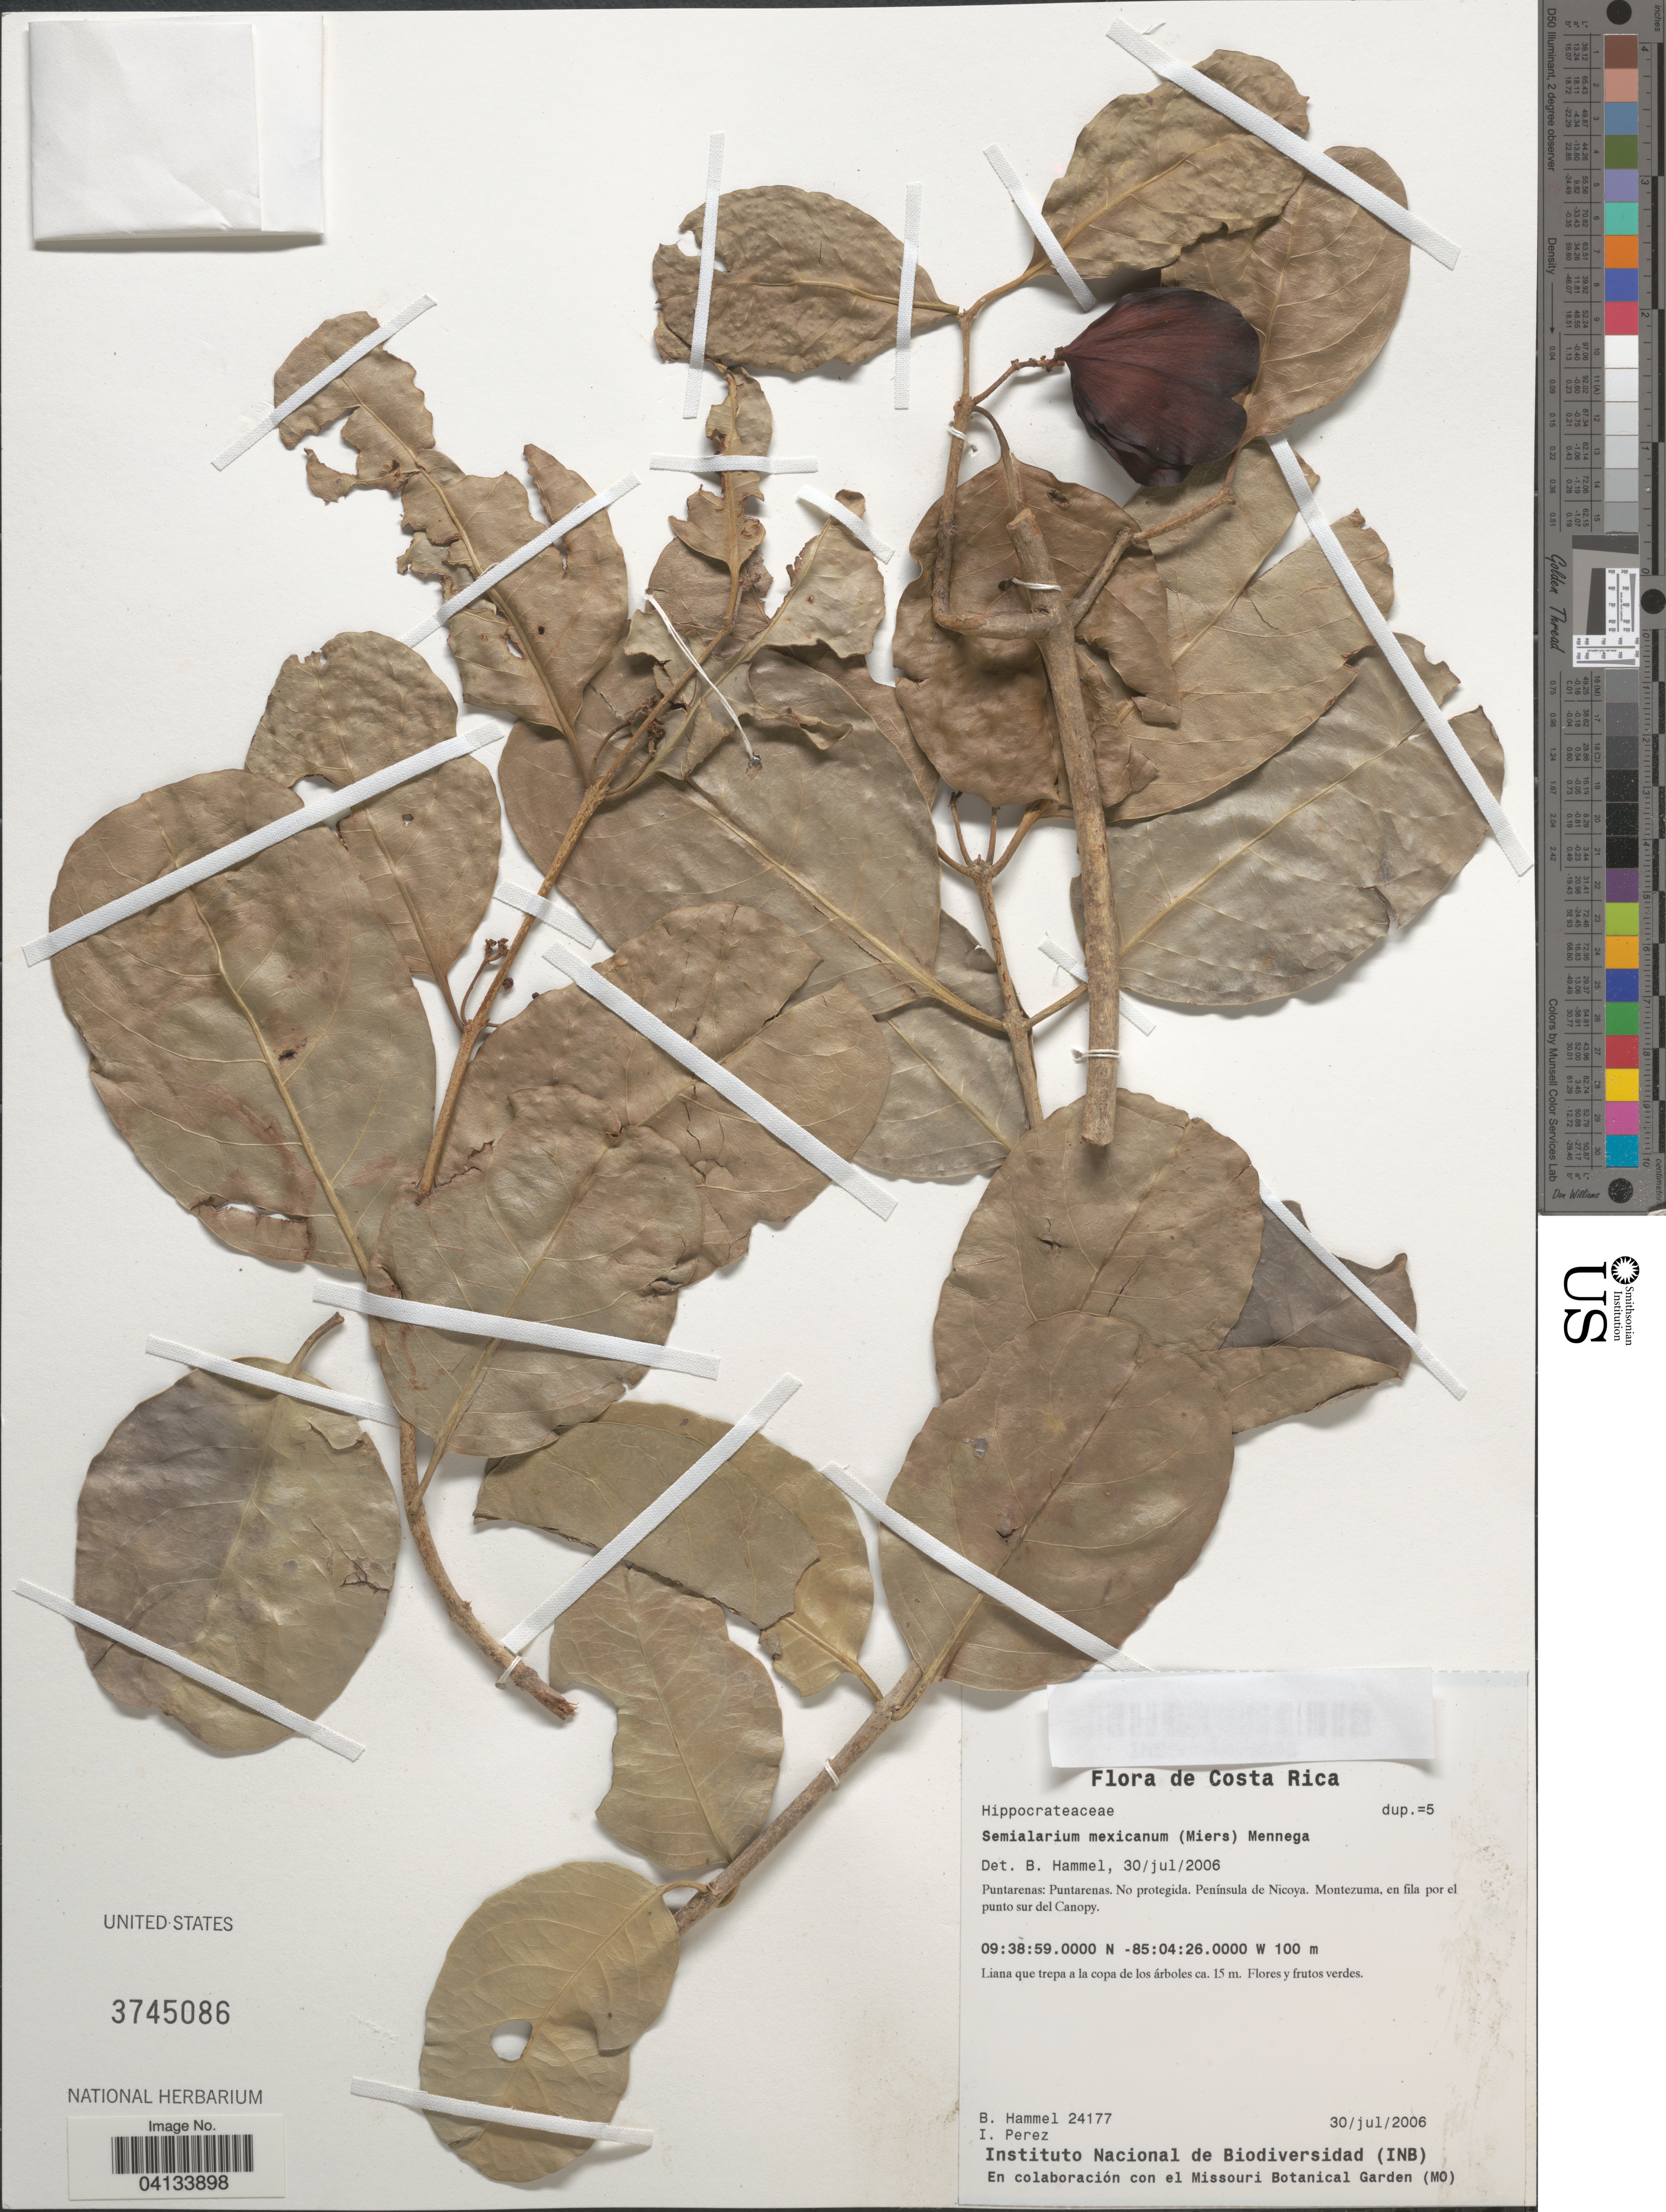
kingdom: Plantae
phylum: Tracheophyta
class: Magnoliopsida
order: Celastrales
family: Celastraceae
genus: Semialarium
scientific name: Semialarium mexicanum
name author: (Miers) Mennega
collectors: B. Hammel & I. Pérez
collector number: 24177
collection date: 2006-07-30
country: Costa Rica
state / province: Puntarenas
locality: Puntarenas. No protegida. Península de Nicoya. Montezuma, en fila por el punto sur del Canopy.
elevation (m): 100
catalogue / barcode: US 3745086